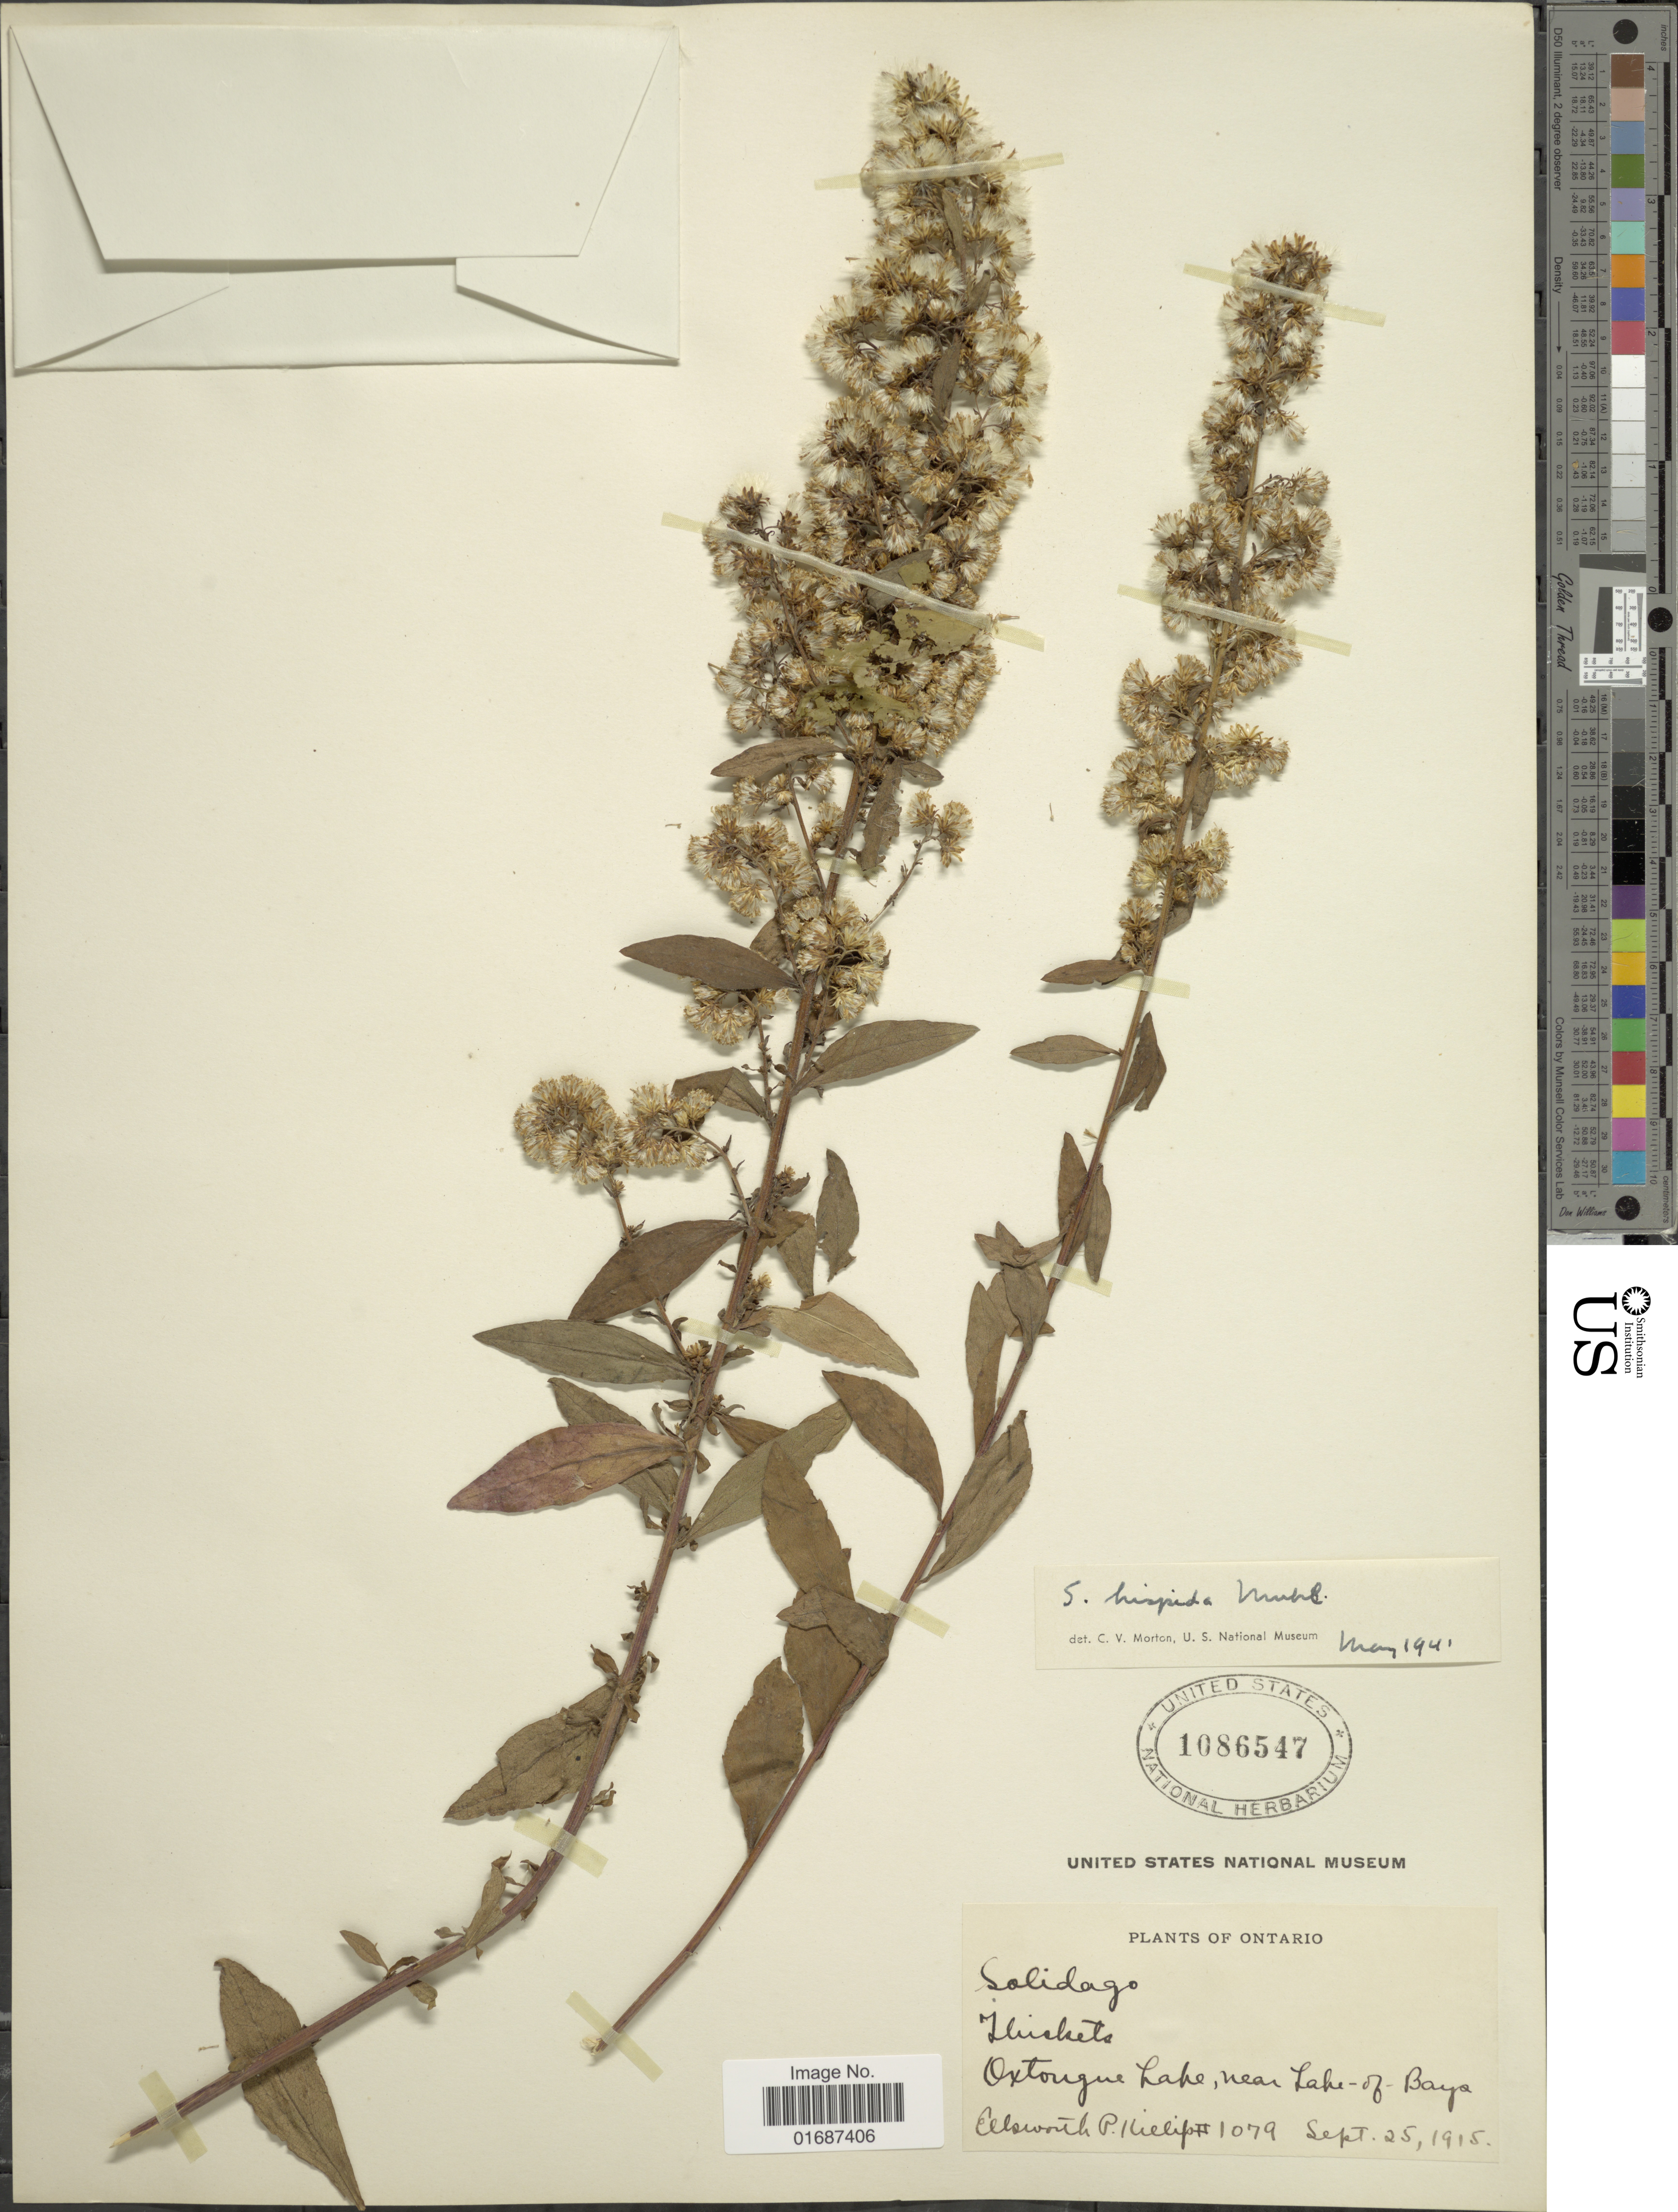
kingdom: Plantae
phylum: Tracheophyta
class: Magnoliopsida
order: Asterales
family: Asteraceae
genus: Solidago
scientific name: Solidago hispida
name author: Muhl. ex Willd.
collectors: E. P. Killip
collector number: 1079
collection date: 1915-09-25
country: Canada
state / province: Ontario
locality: Oxtongue Lake, near Lake of Bays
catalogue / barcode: US 1086547